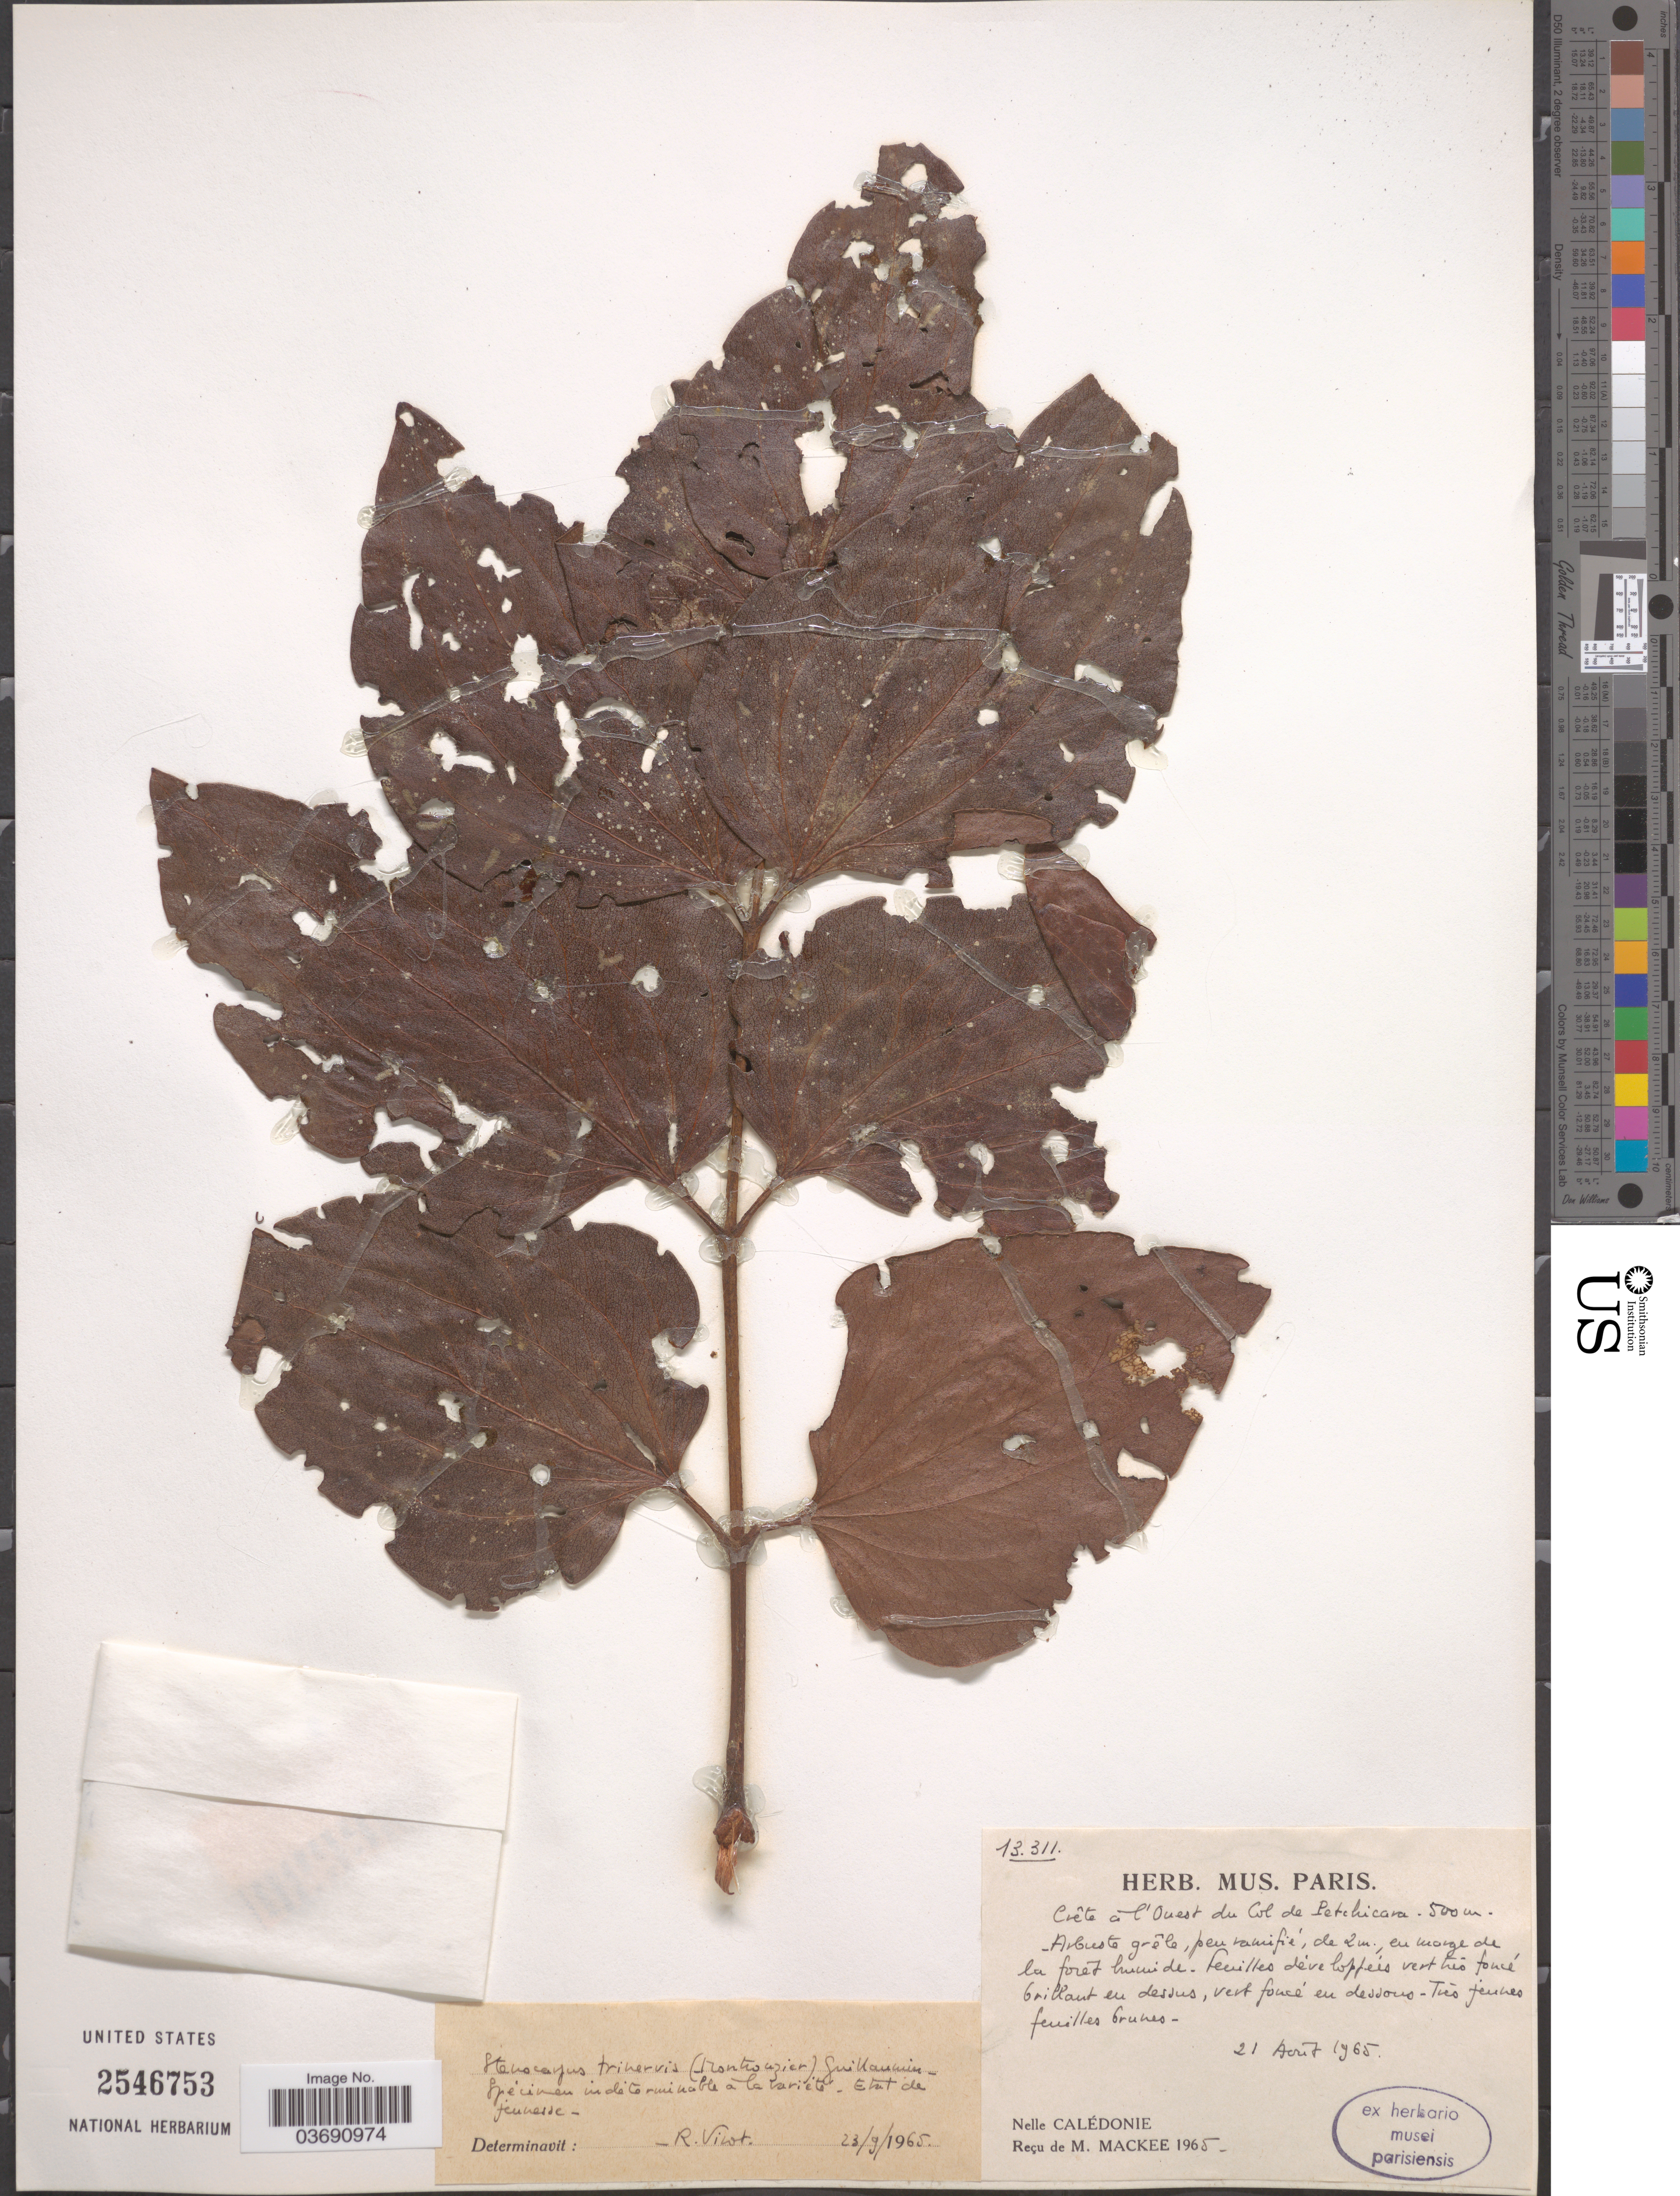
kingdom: Plantae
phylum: Tracheophyta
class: Magnoliopsida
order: Proteales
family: Proteaceae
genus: Stenocarpus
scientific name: Stenocarpus trinervis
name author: (Montrouz.) Guillaumin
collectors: M. Mackee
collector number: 13311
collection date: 1965-08-21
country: New Caledonia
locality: Crête á l'Ouest du Col de Petchicara. [interpreted] Nelle Calédonie.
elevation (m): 500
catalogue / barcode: US 2546753